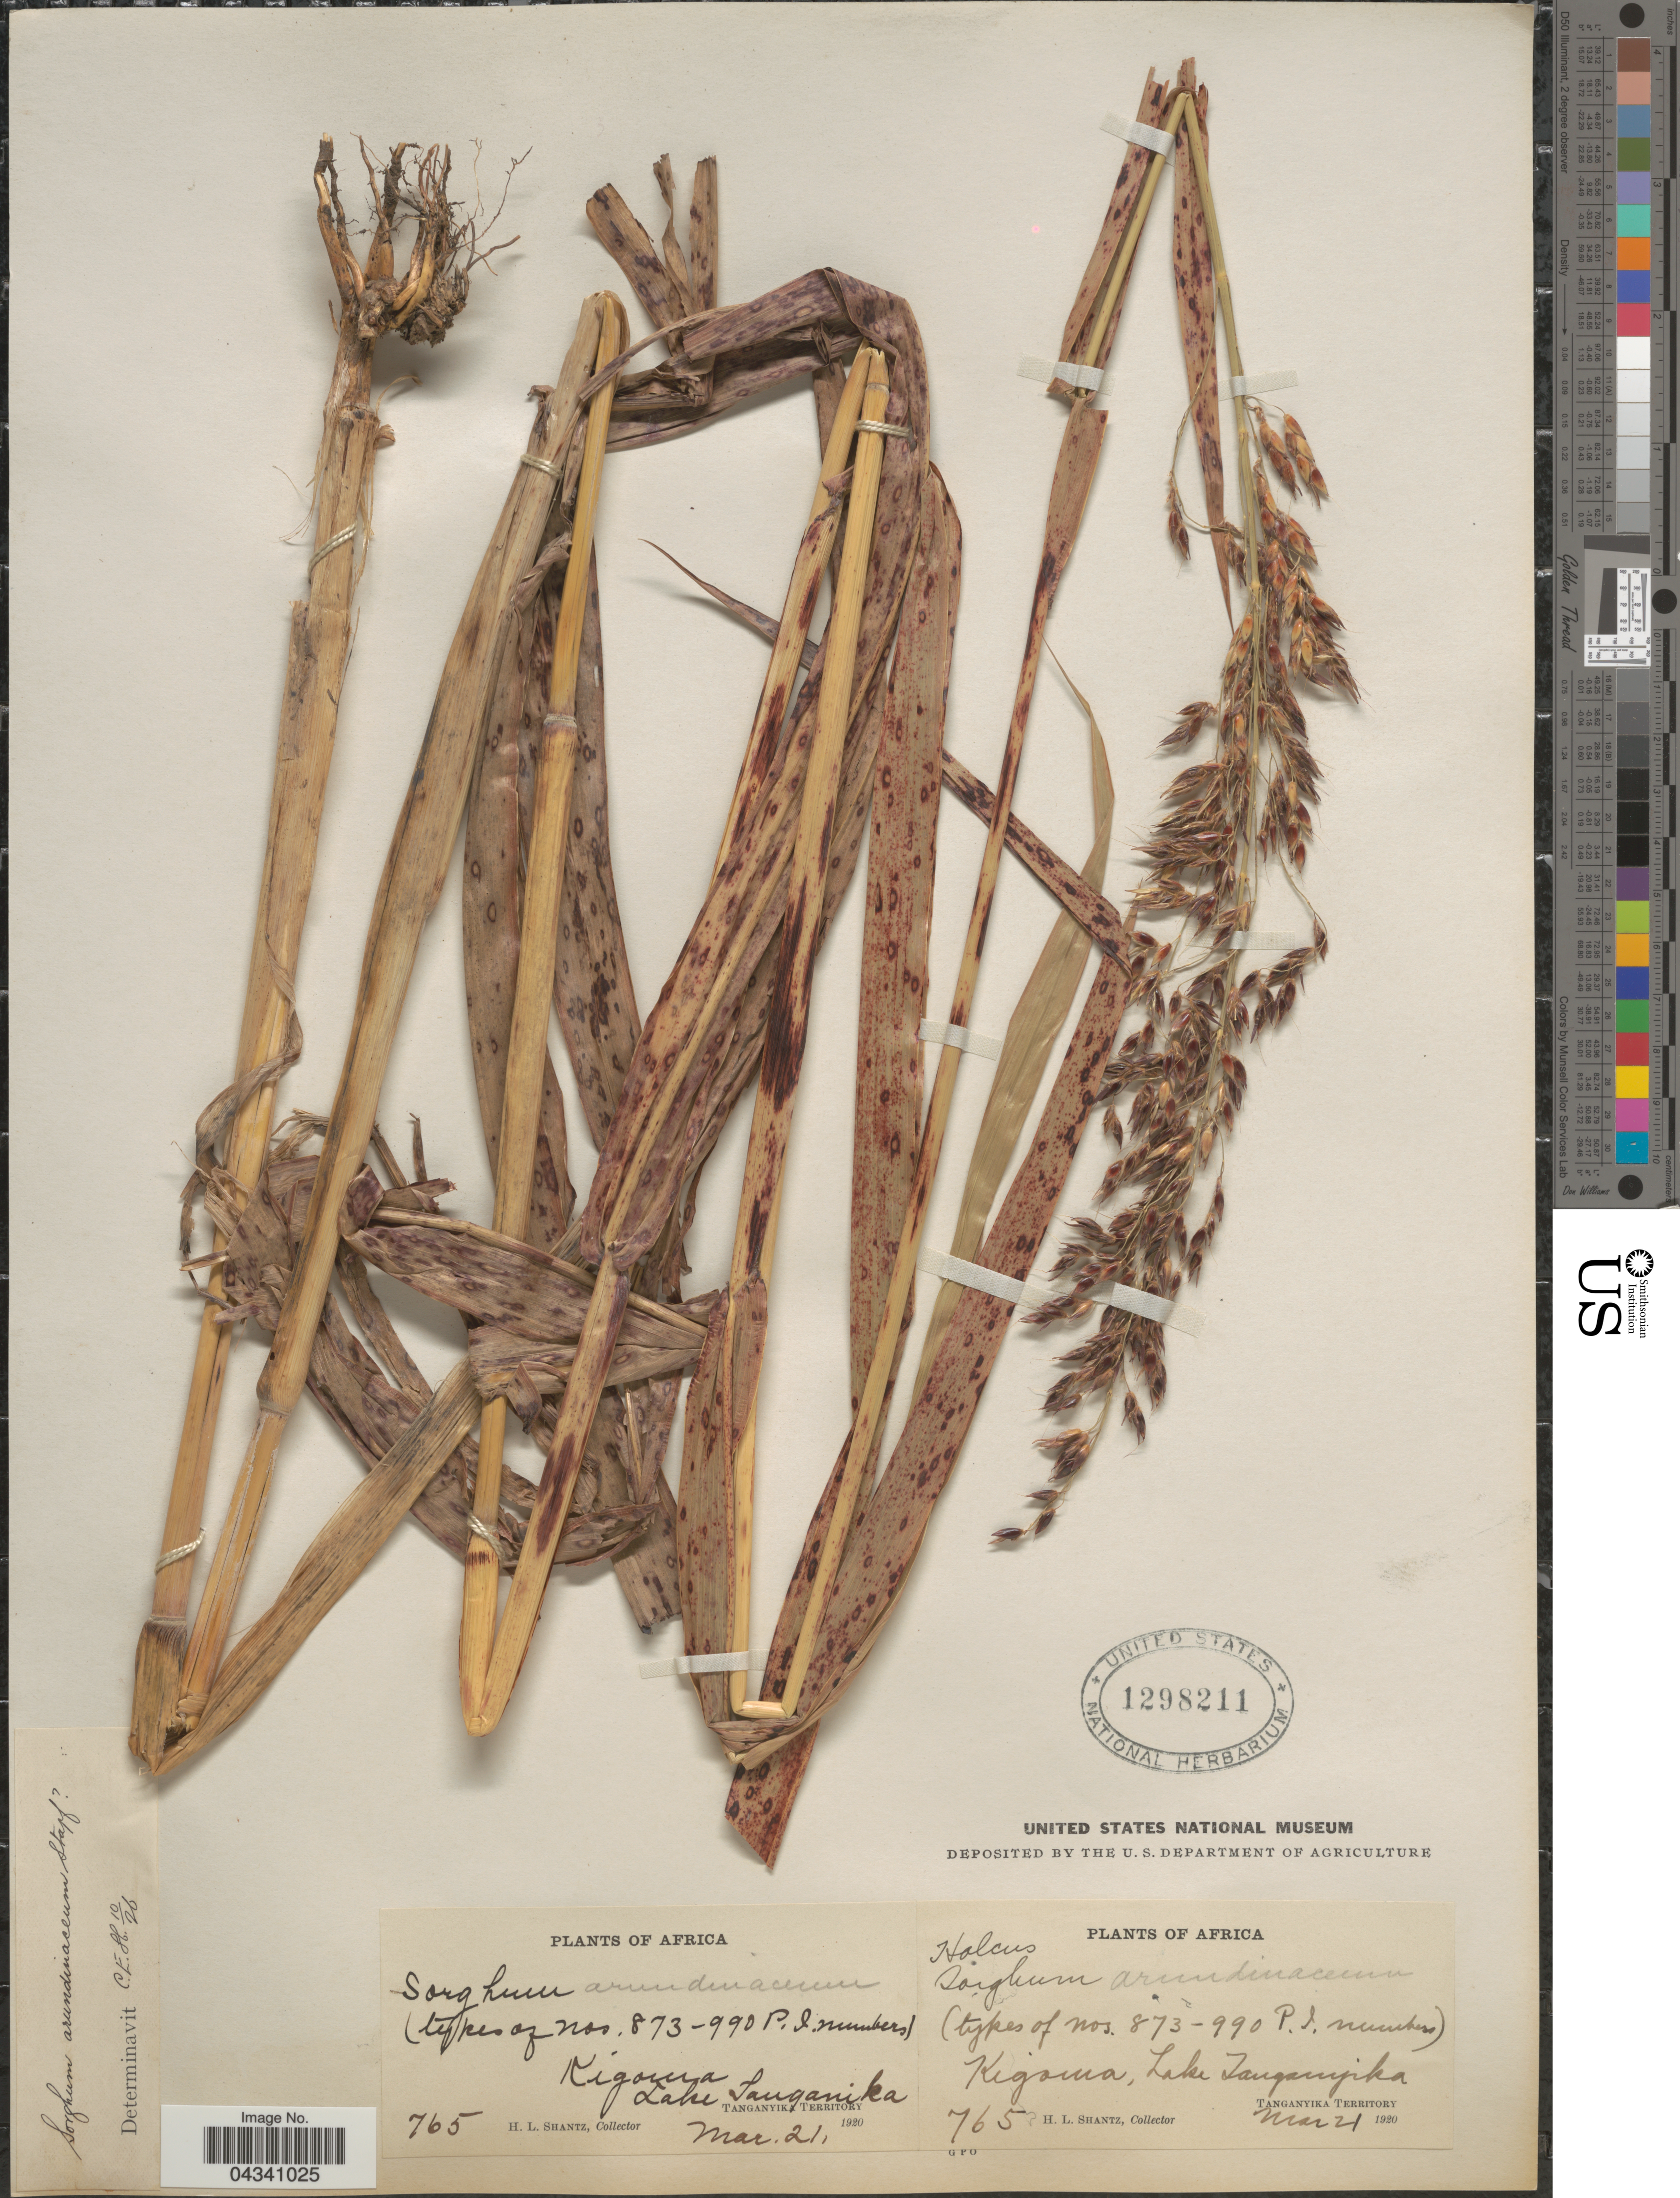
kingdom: Plantae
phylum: Tracheophyta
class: Liliopsida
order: Poales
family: Poaceae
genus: Sorghum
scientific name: Sorghum arundinaceum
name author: (Desv.) Stapf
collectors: H. Shantz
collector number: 765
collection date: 1920-03-21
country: Tanzania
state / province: Kigoma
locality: Lake Tanganyika. Tanganyika Territory.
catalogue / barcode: US 1298211